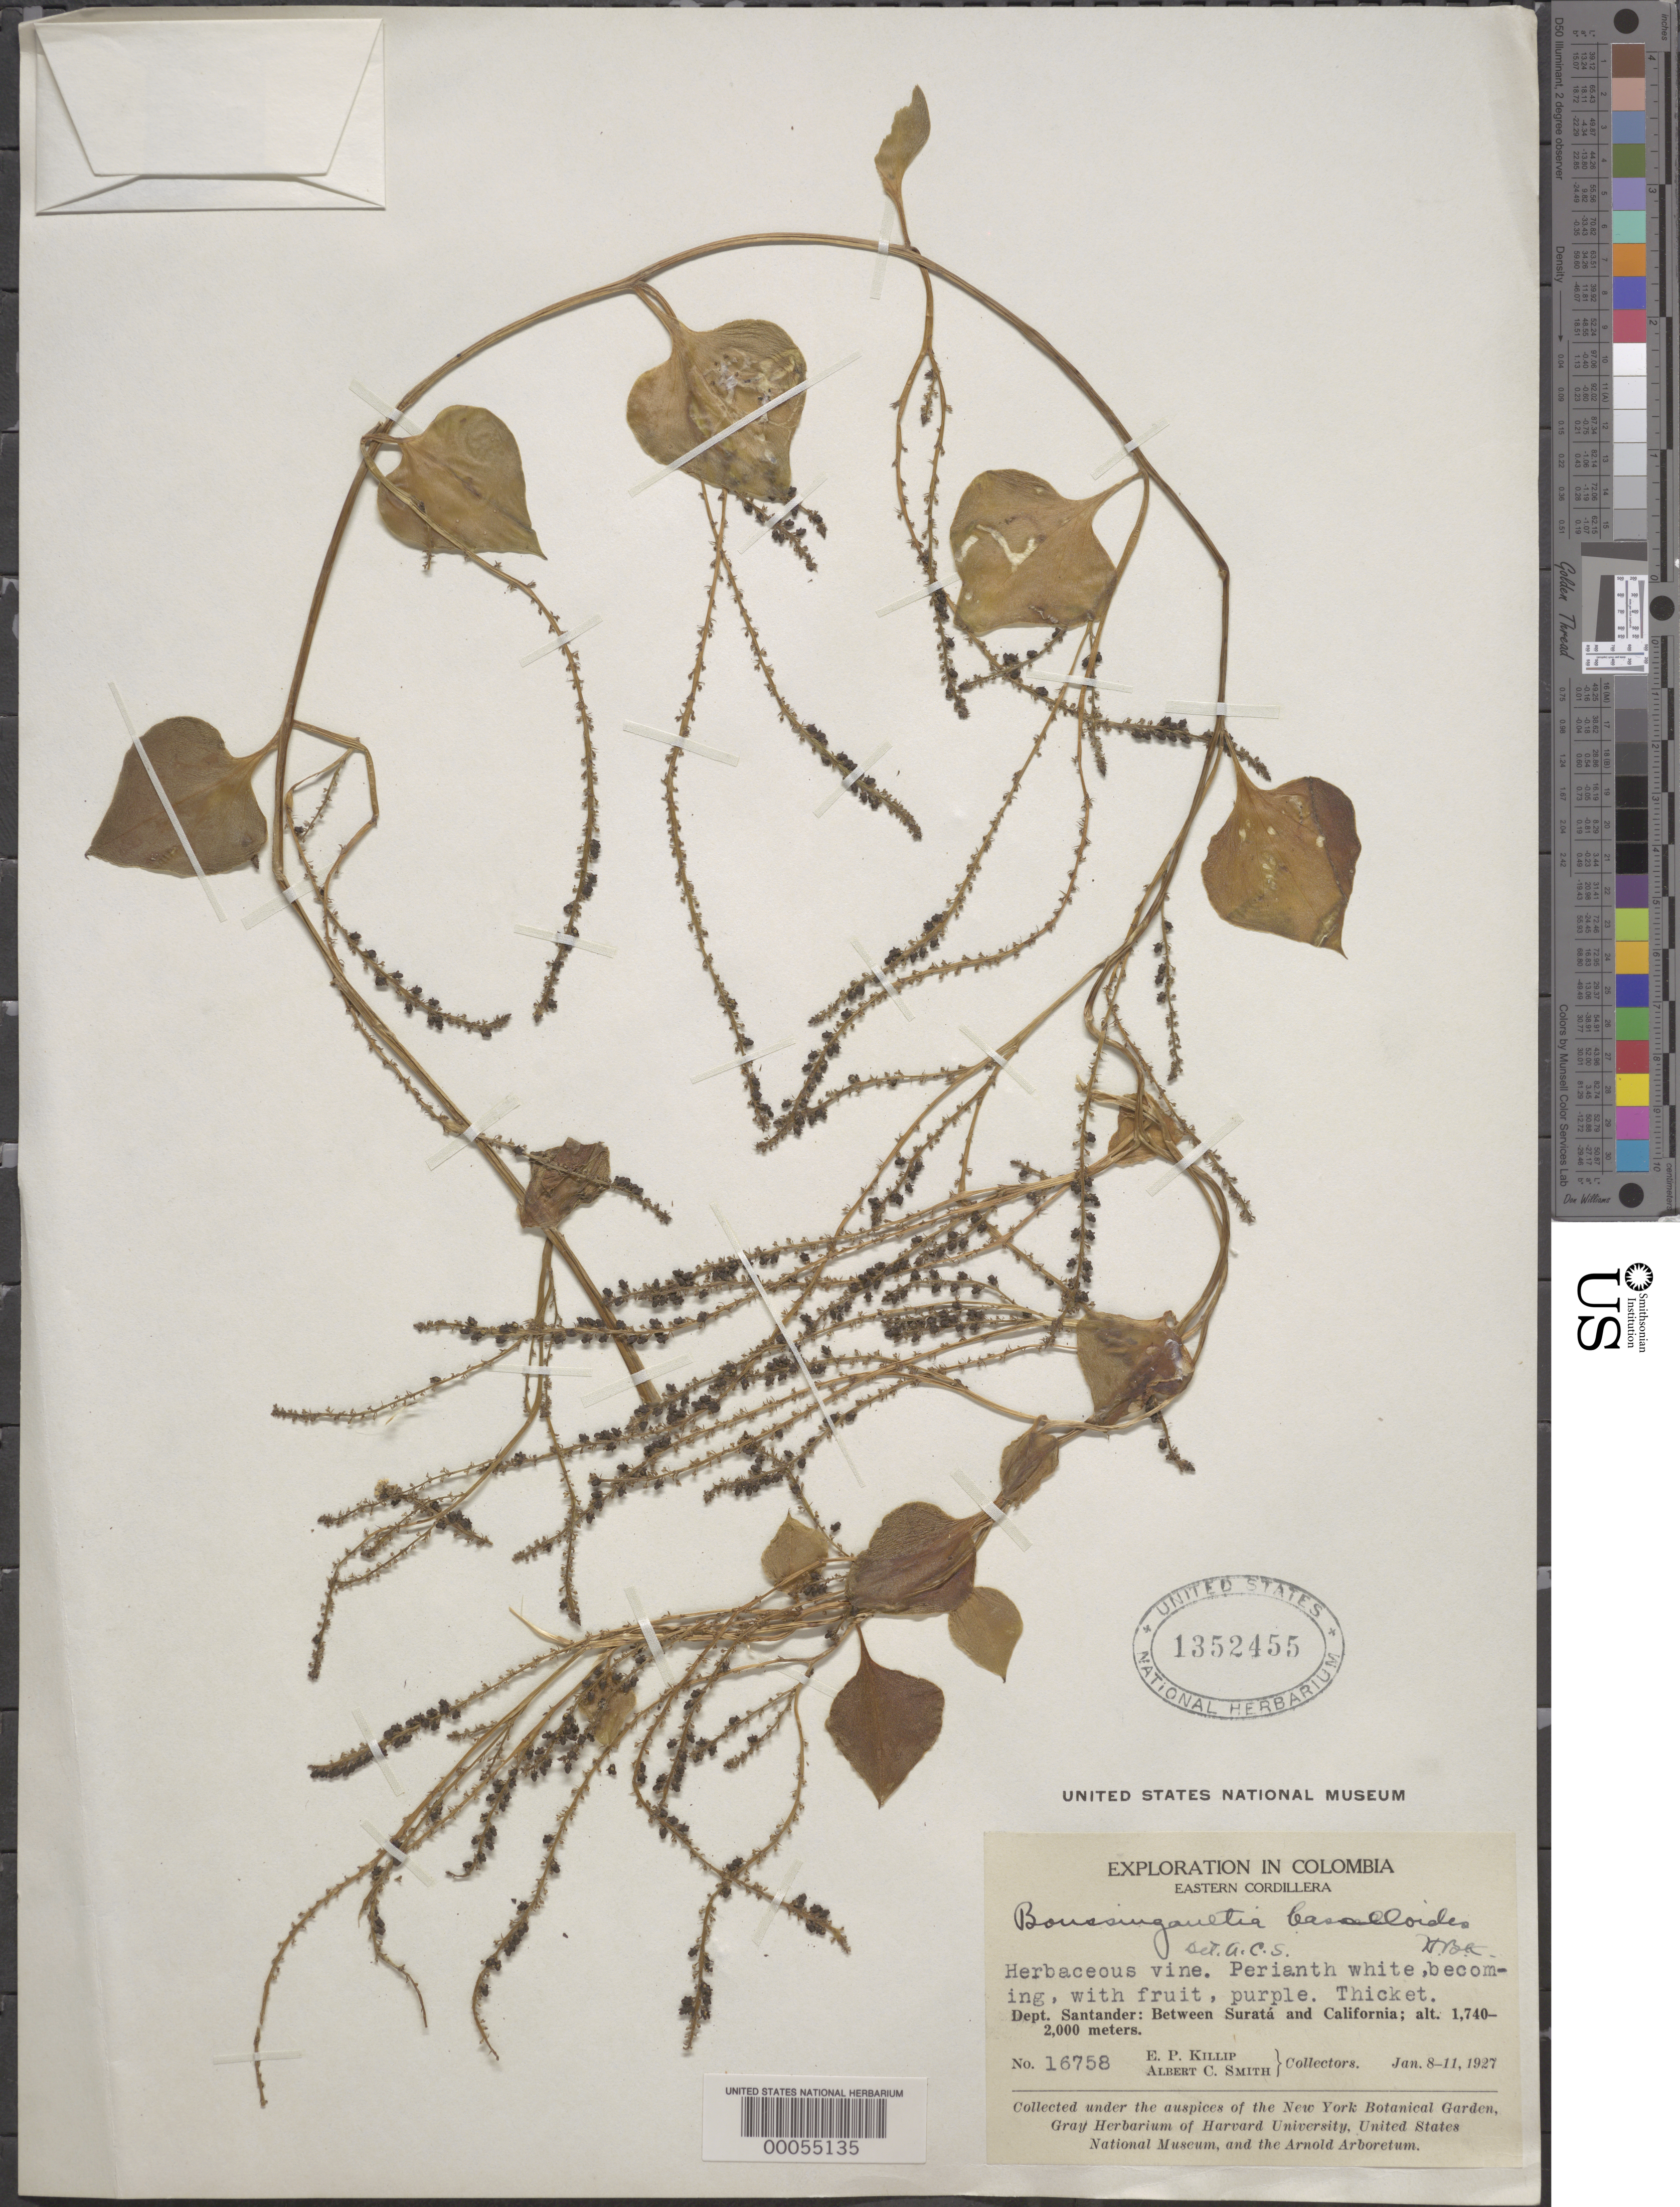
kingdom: Plantae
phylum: Tracheophyta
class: Magnoliopsida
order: Caryophyllales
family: Basellaceae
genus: Anredera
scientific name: Anredera baselloides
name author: (Kunth) Baill.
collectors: E. P. Killip & A. C. Smith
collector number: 16758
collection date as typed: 08 Jan 1927 to 11 Jan 1927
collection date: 1927-01-08/1927-01-11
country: Colombia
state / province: Santander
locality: Between Surata and California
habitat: Thicket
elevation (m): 1740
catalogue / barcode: US 1352455